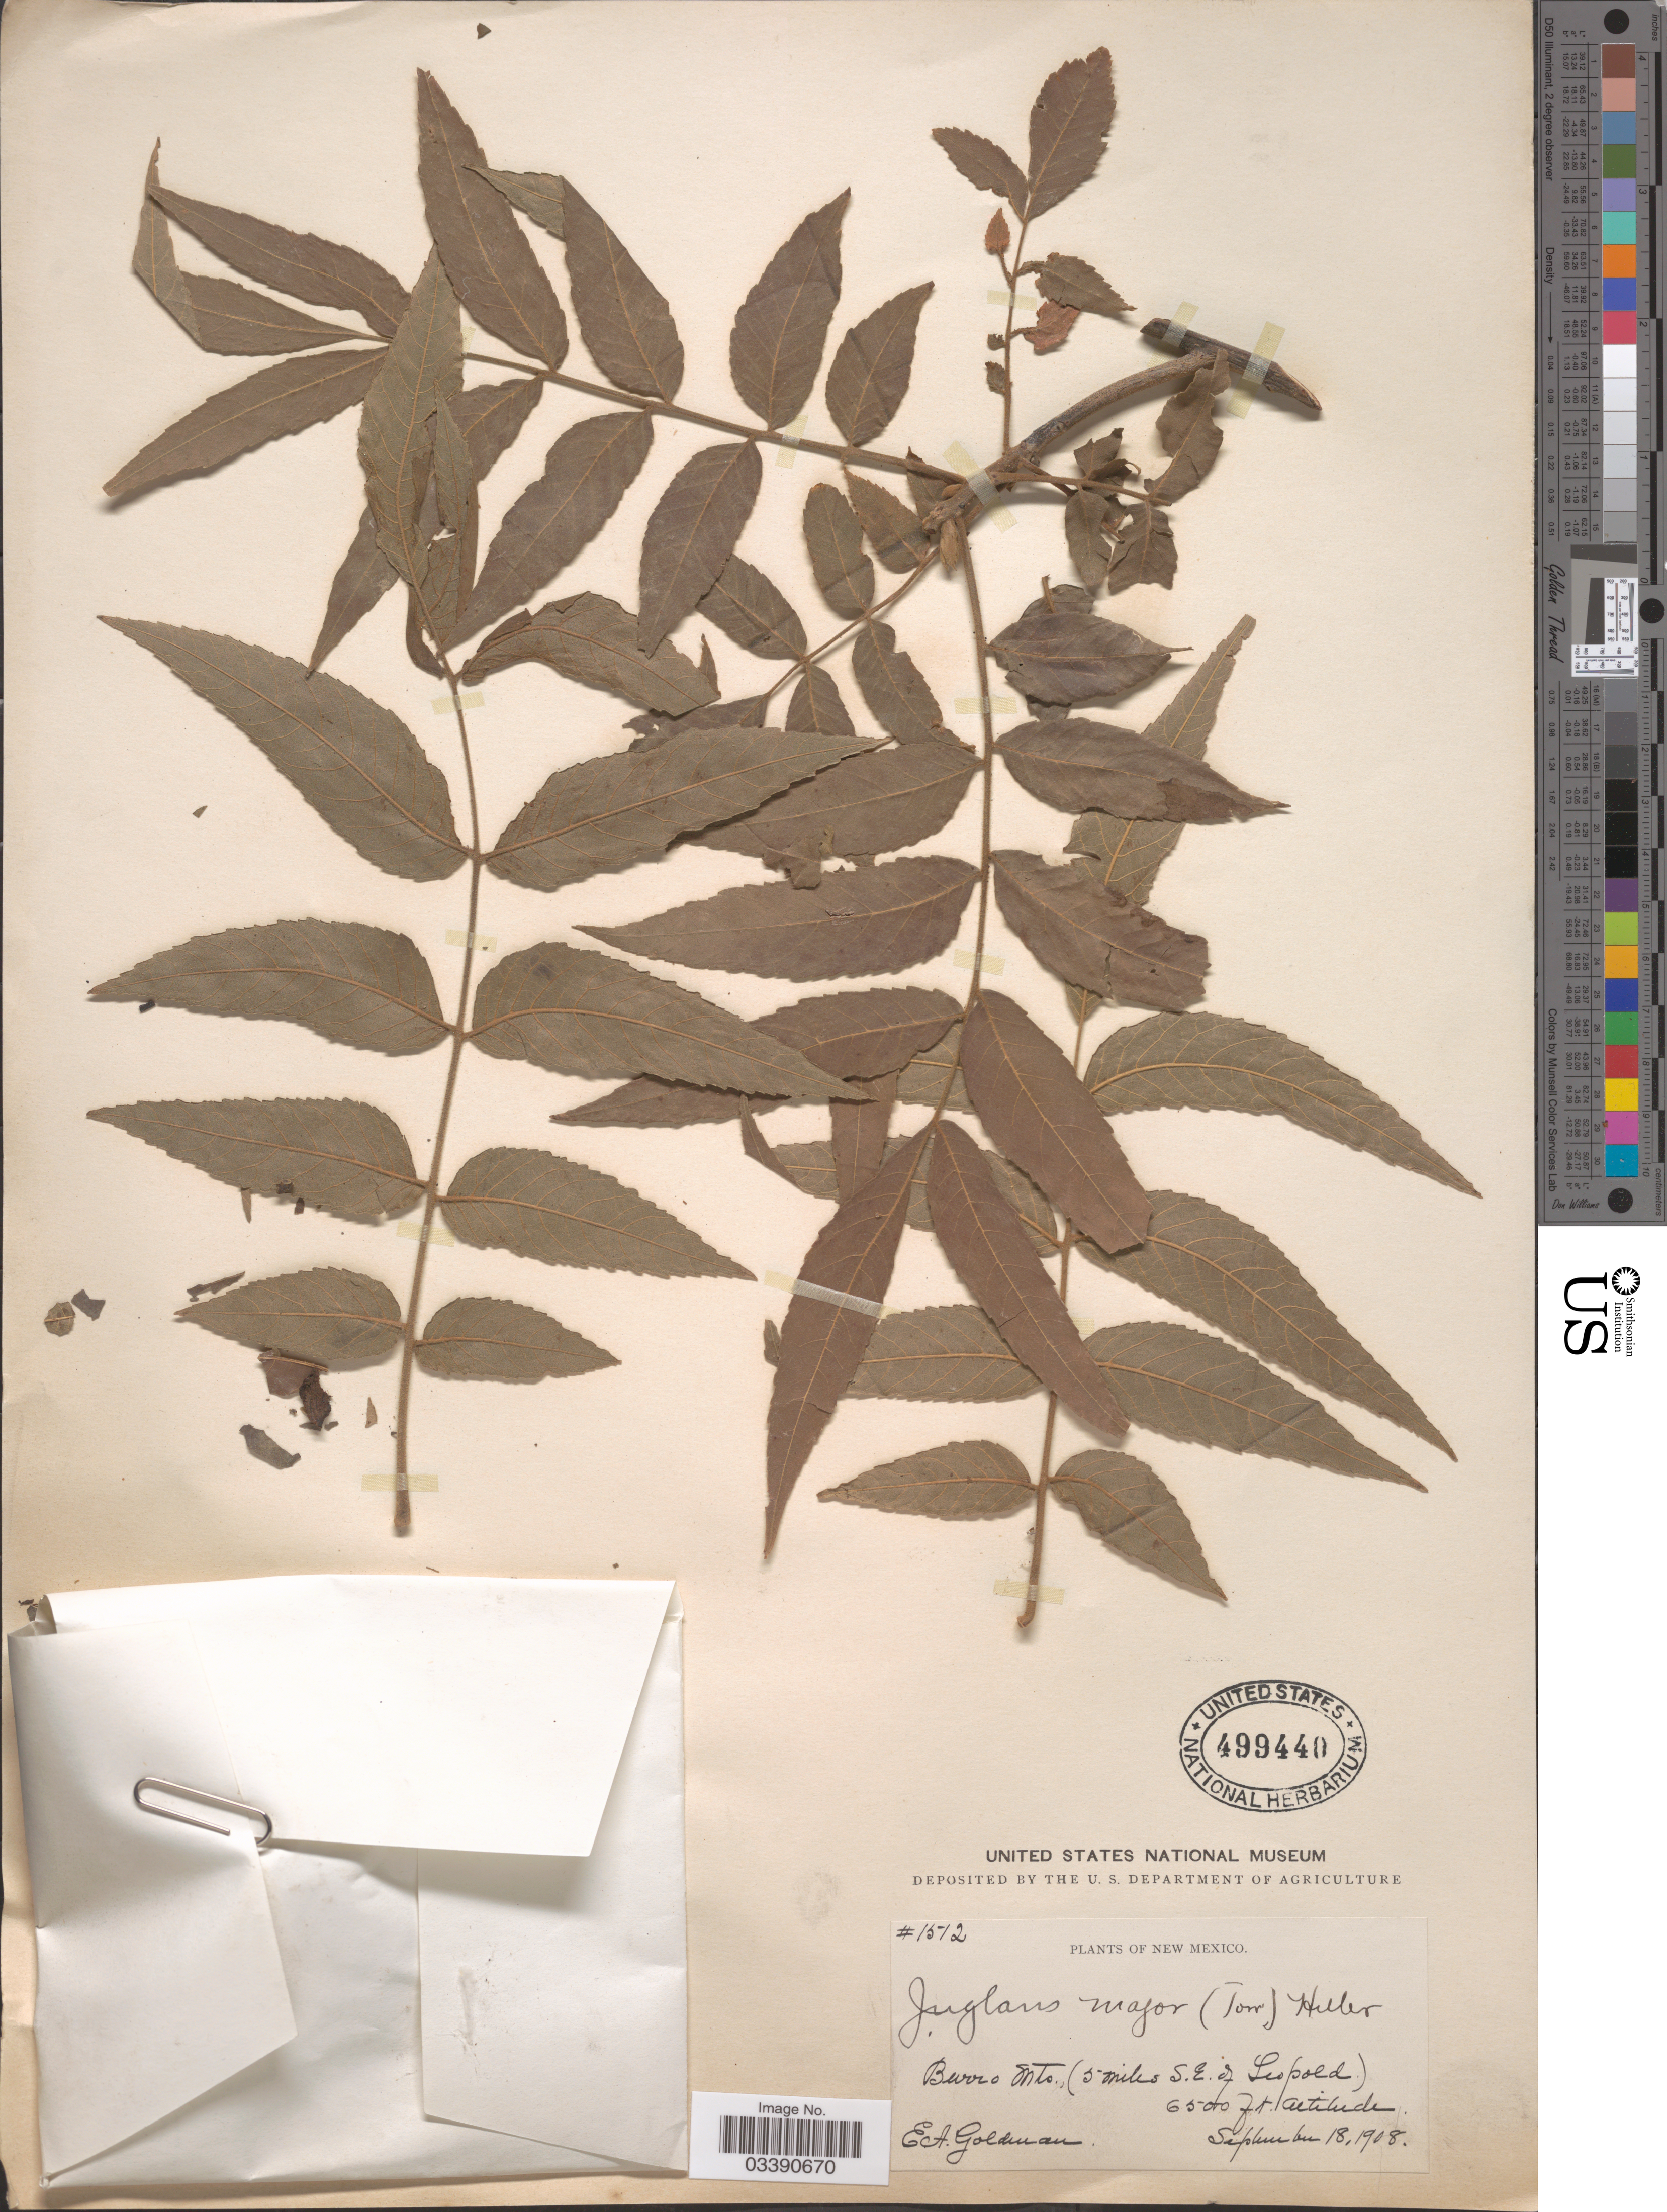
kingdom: Plantae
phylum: Tracheophyta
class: Magnoliopsida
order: Fagales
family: Juglandaceae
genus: Juglans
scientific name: Juglans major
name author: (Torr.) A. Heller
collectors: E. A. Goldman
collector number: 1512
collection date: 1908-09-18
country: United States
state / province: New Mexico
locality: Burro Mts., (5 miles S.E. of Leopold).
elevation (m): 1981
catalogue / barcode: US 499440